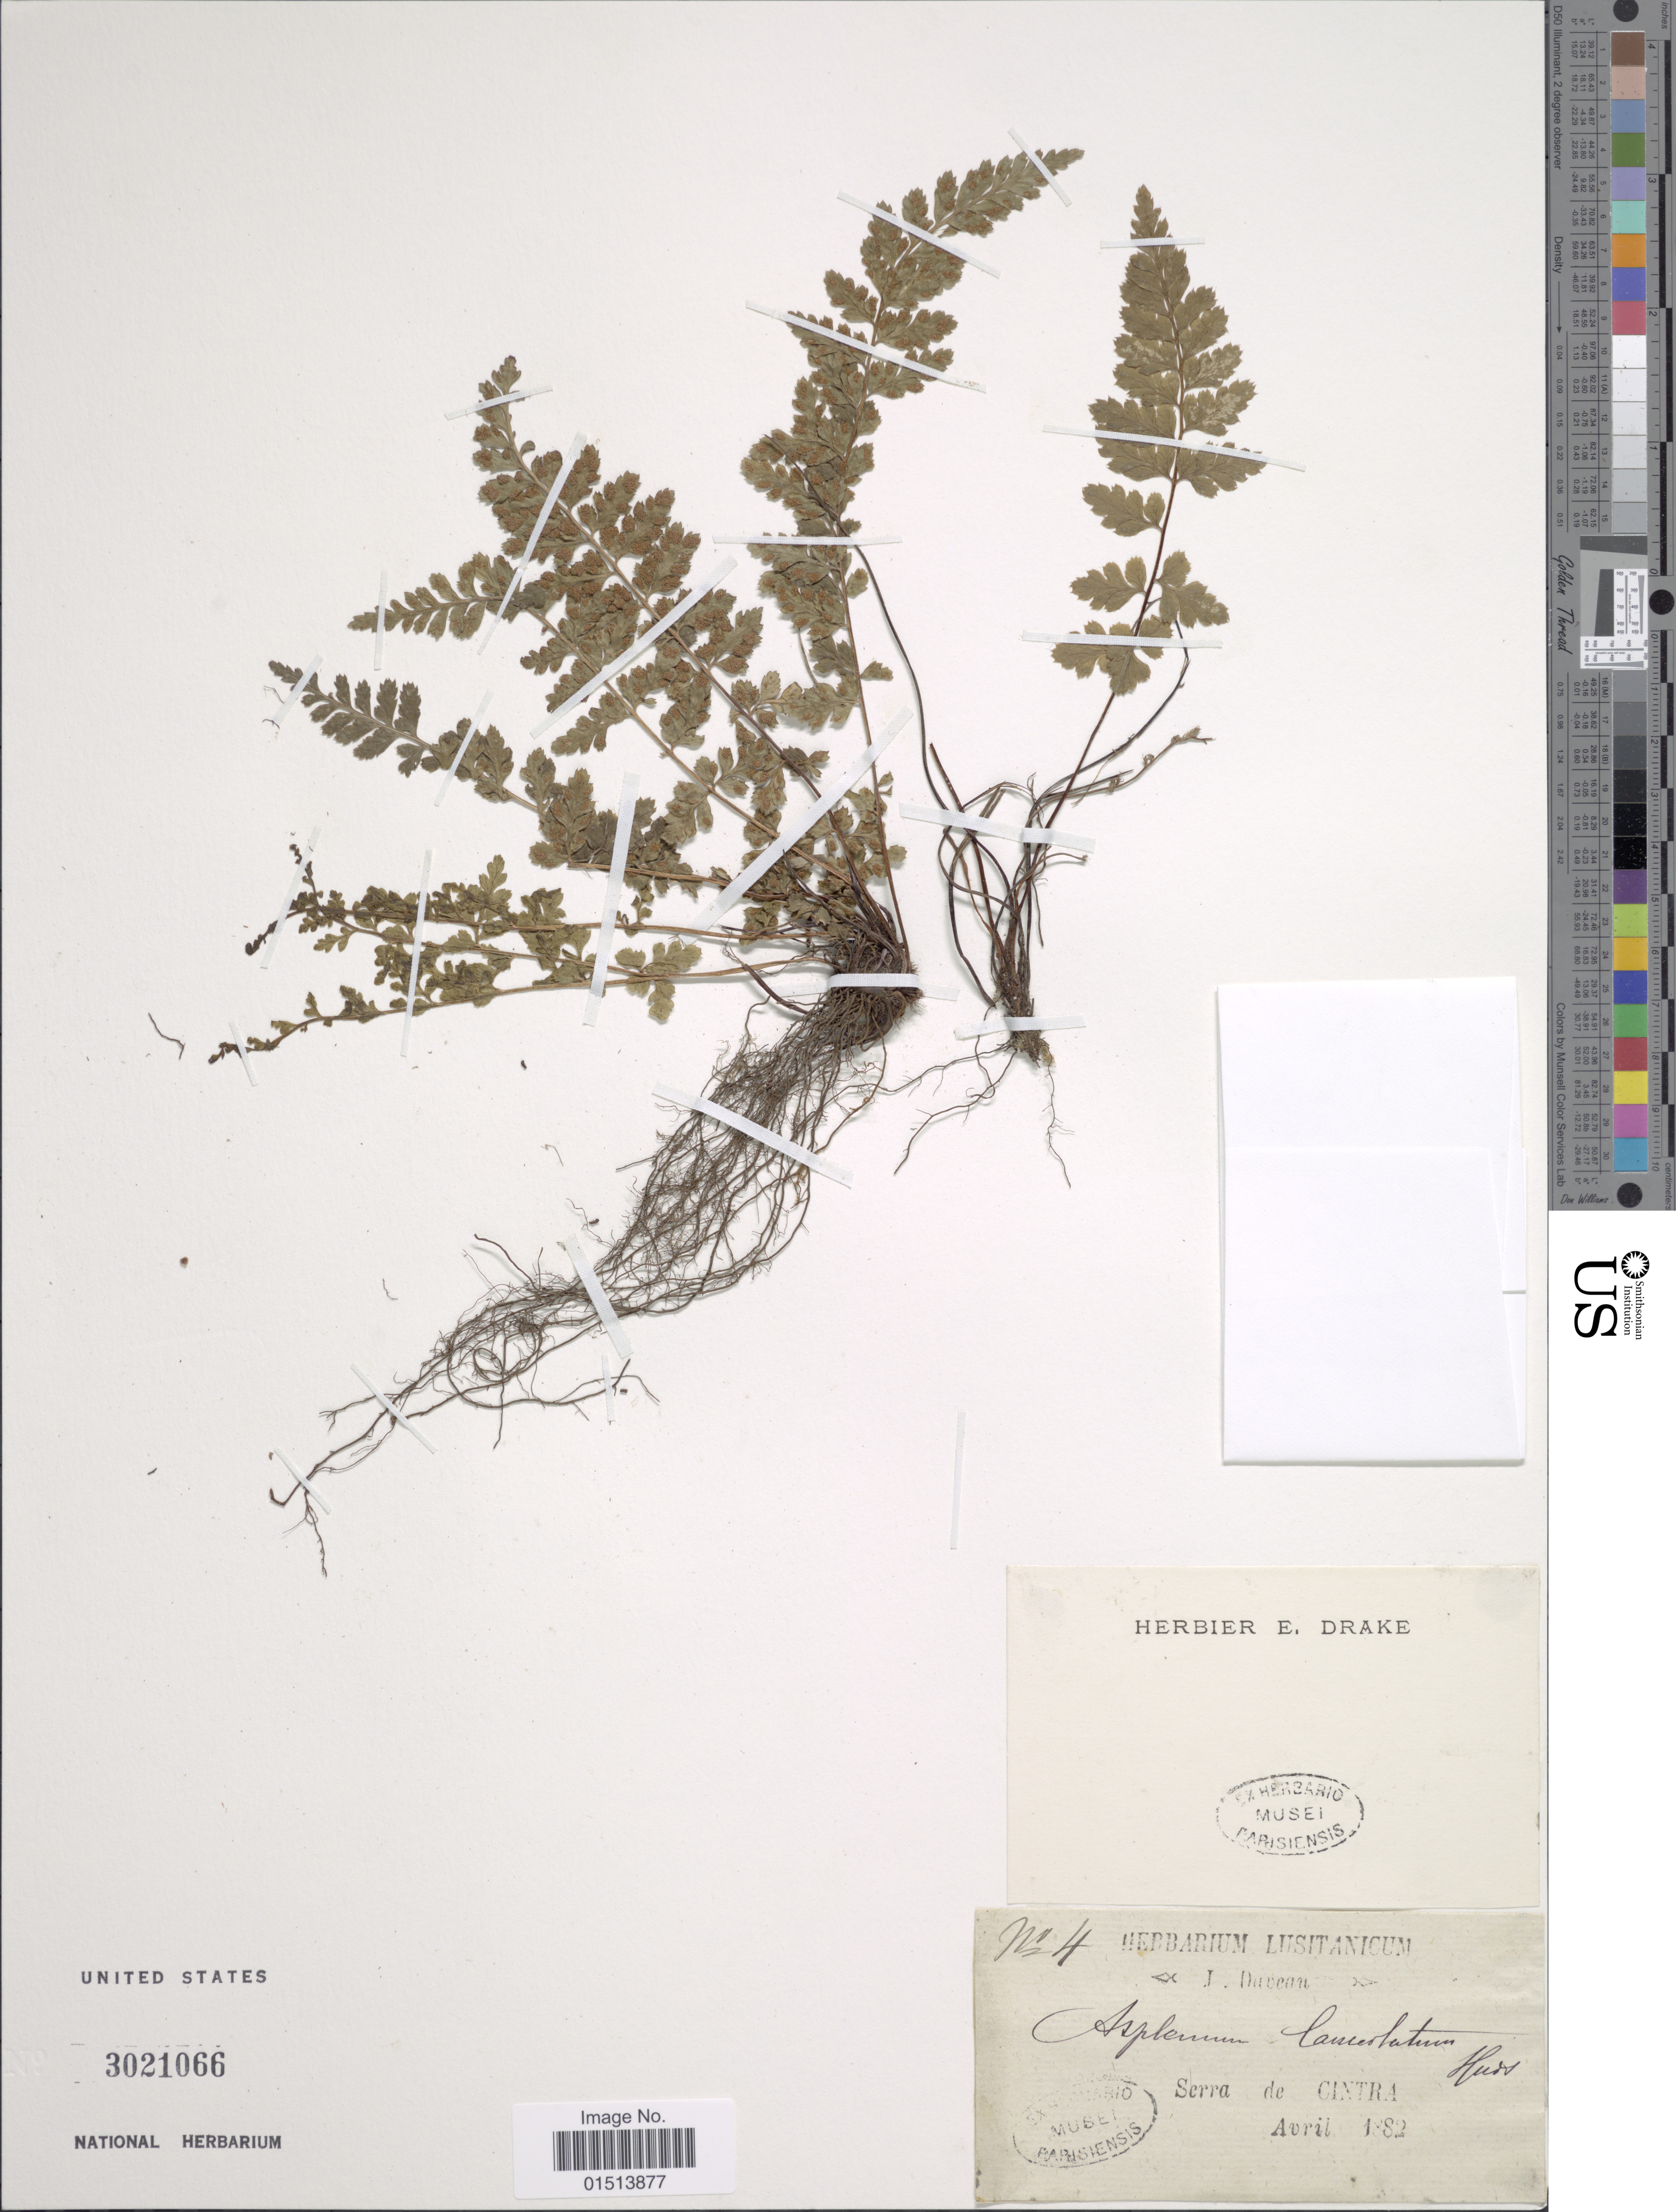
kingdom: Plantae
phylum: Tracheophyta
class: Polypodiopsida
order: Polypodiales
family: Aspleniaceae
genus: Asplenium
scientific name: Asplenium lanceolatum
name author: Huds.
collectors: J. Daveau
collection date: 1882-04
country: Portugal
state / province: Lisboa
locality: Serra de Cintra.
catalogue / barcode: US 3021066